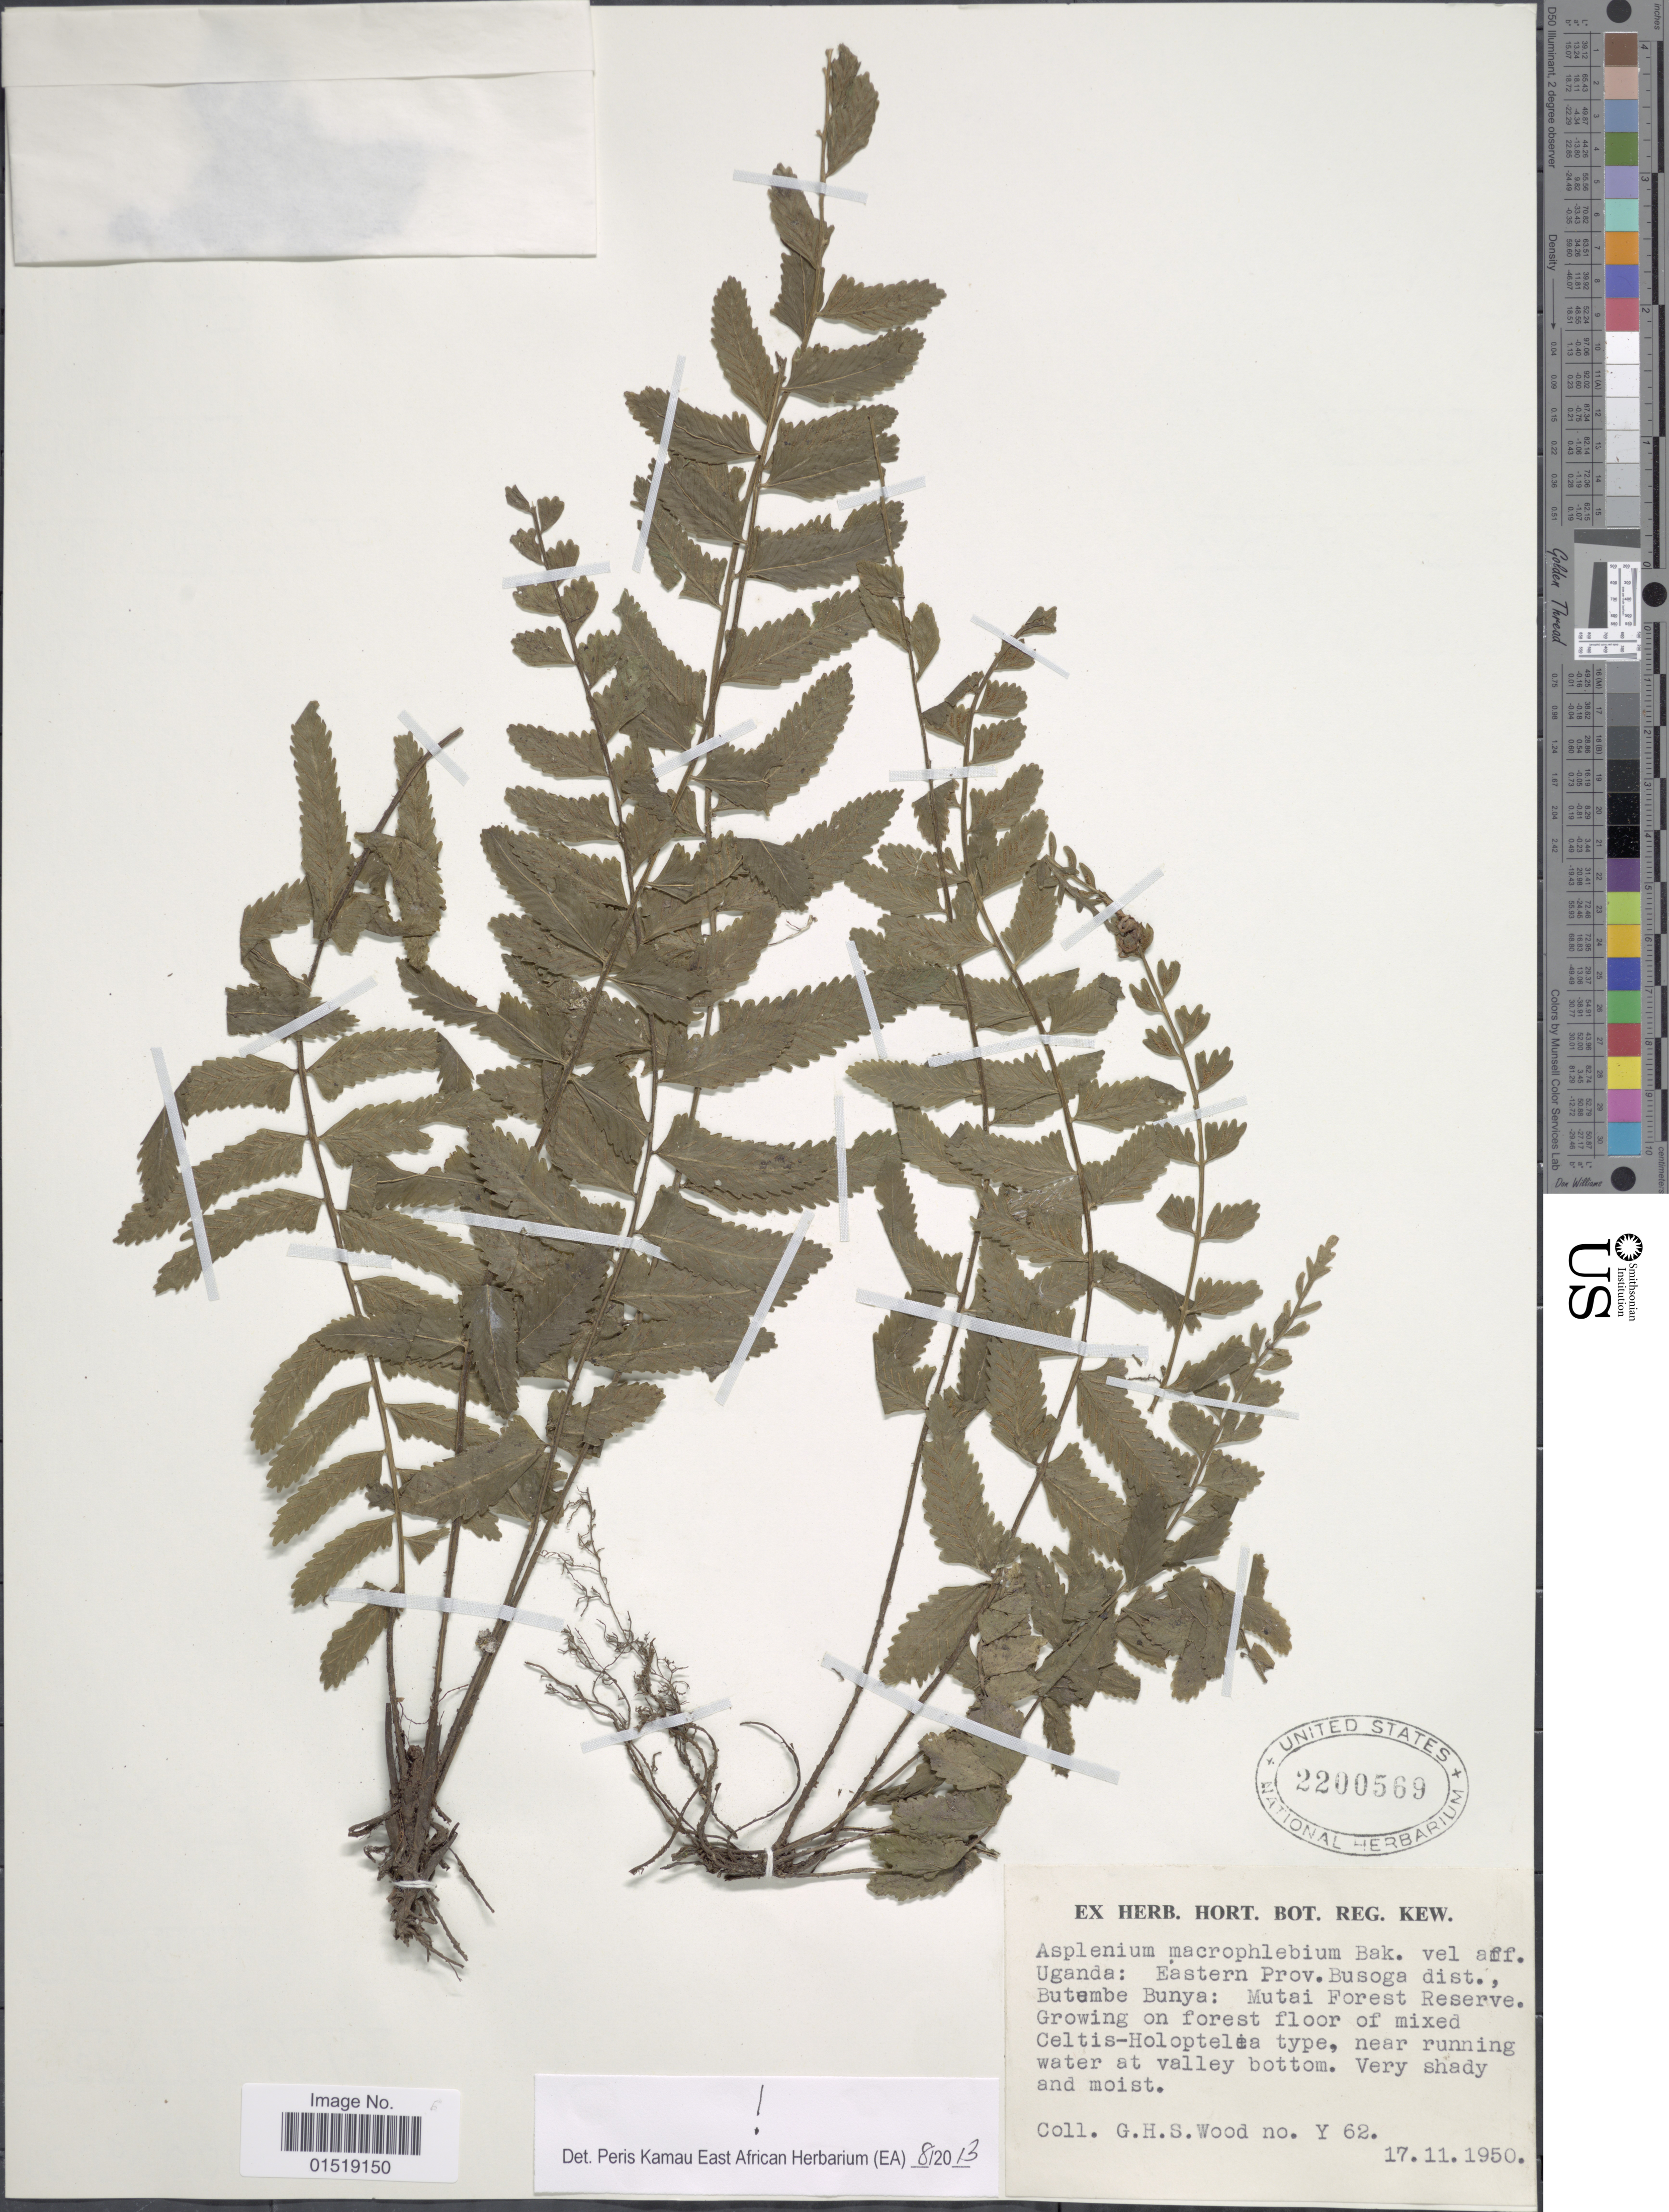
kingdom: Plantae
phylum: Tracheophyta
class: Polypodiopsida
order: Polypodiales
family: Aspleniaceae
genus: Asplenium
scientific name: Asplenium macrophlebium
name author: Baker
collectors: G. Wood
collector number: Y 62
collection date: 1950-11-17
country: Uganda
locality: Eastern Prov. Busoga dist., Butambe Bunya: Mutai Forest Reserve.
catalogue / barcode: US 2200569